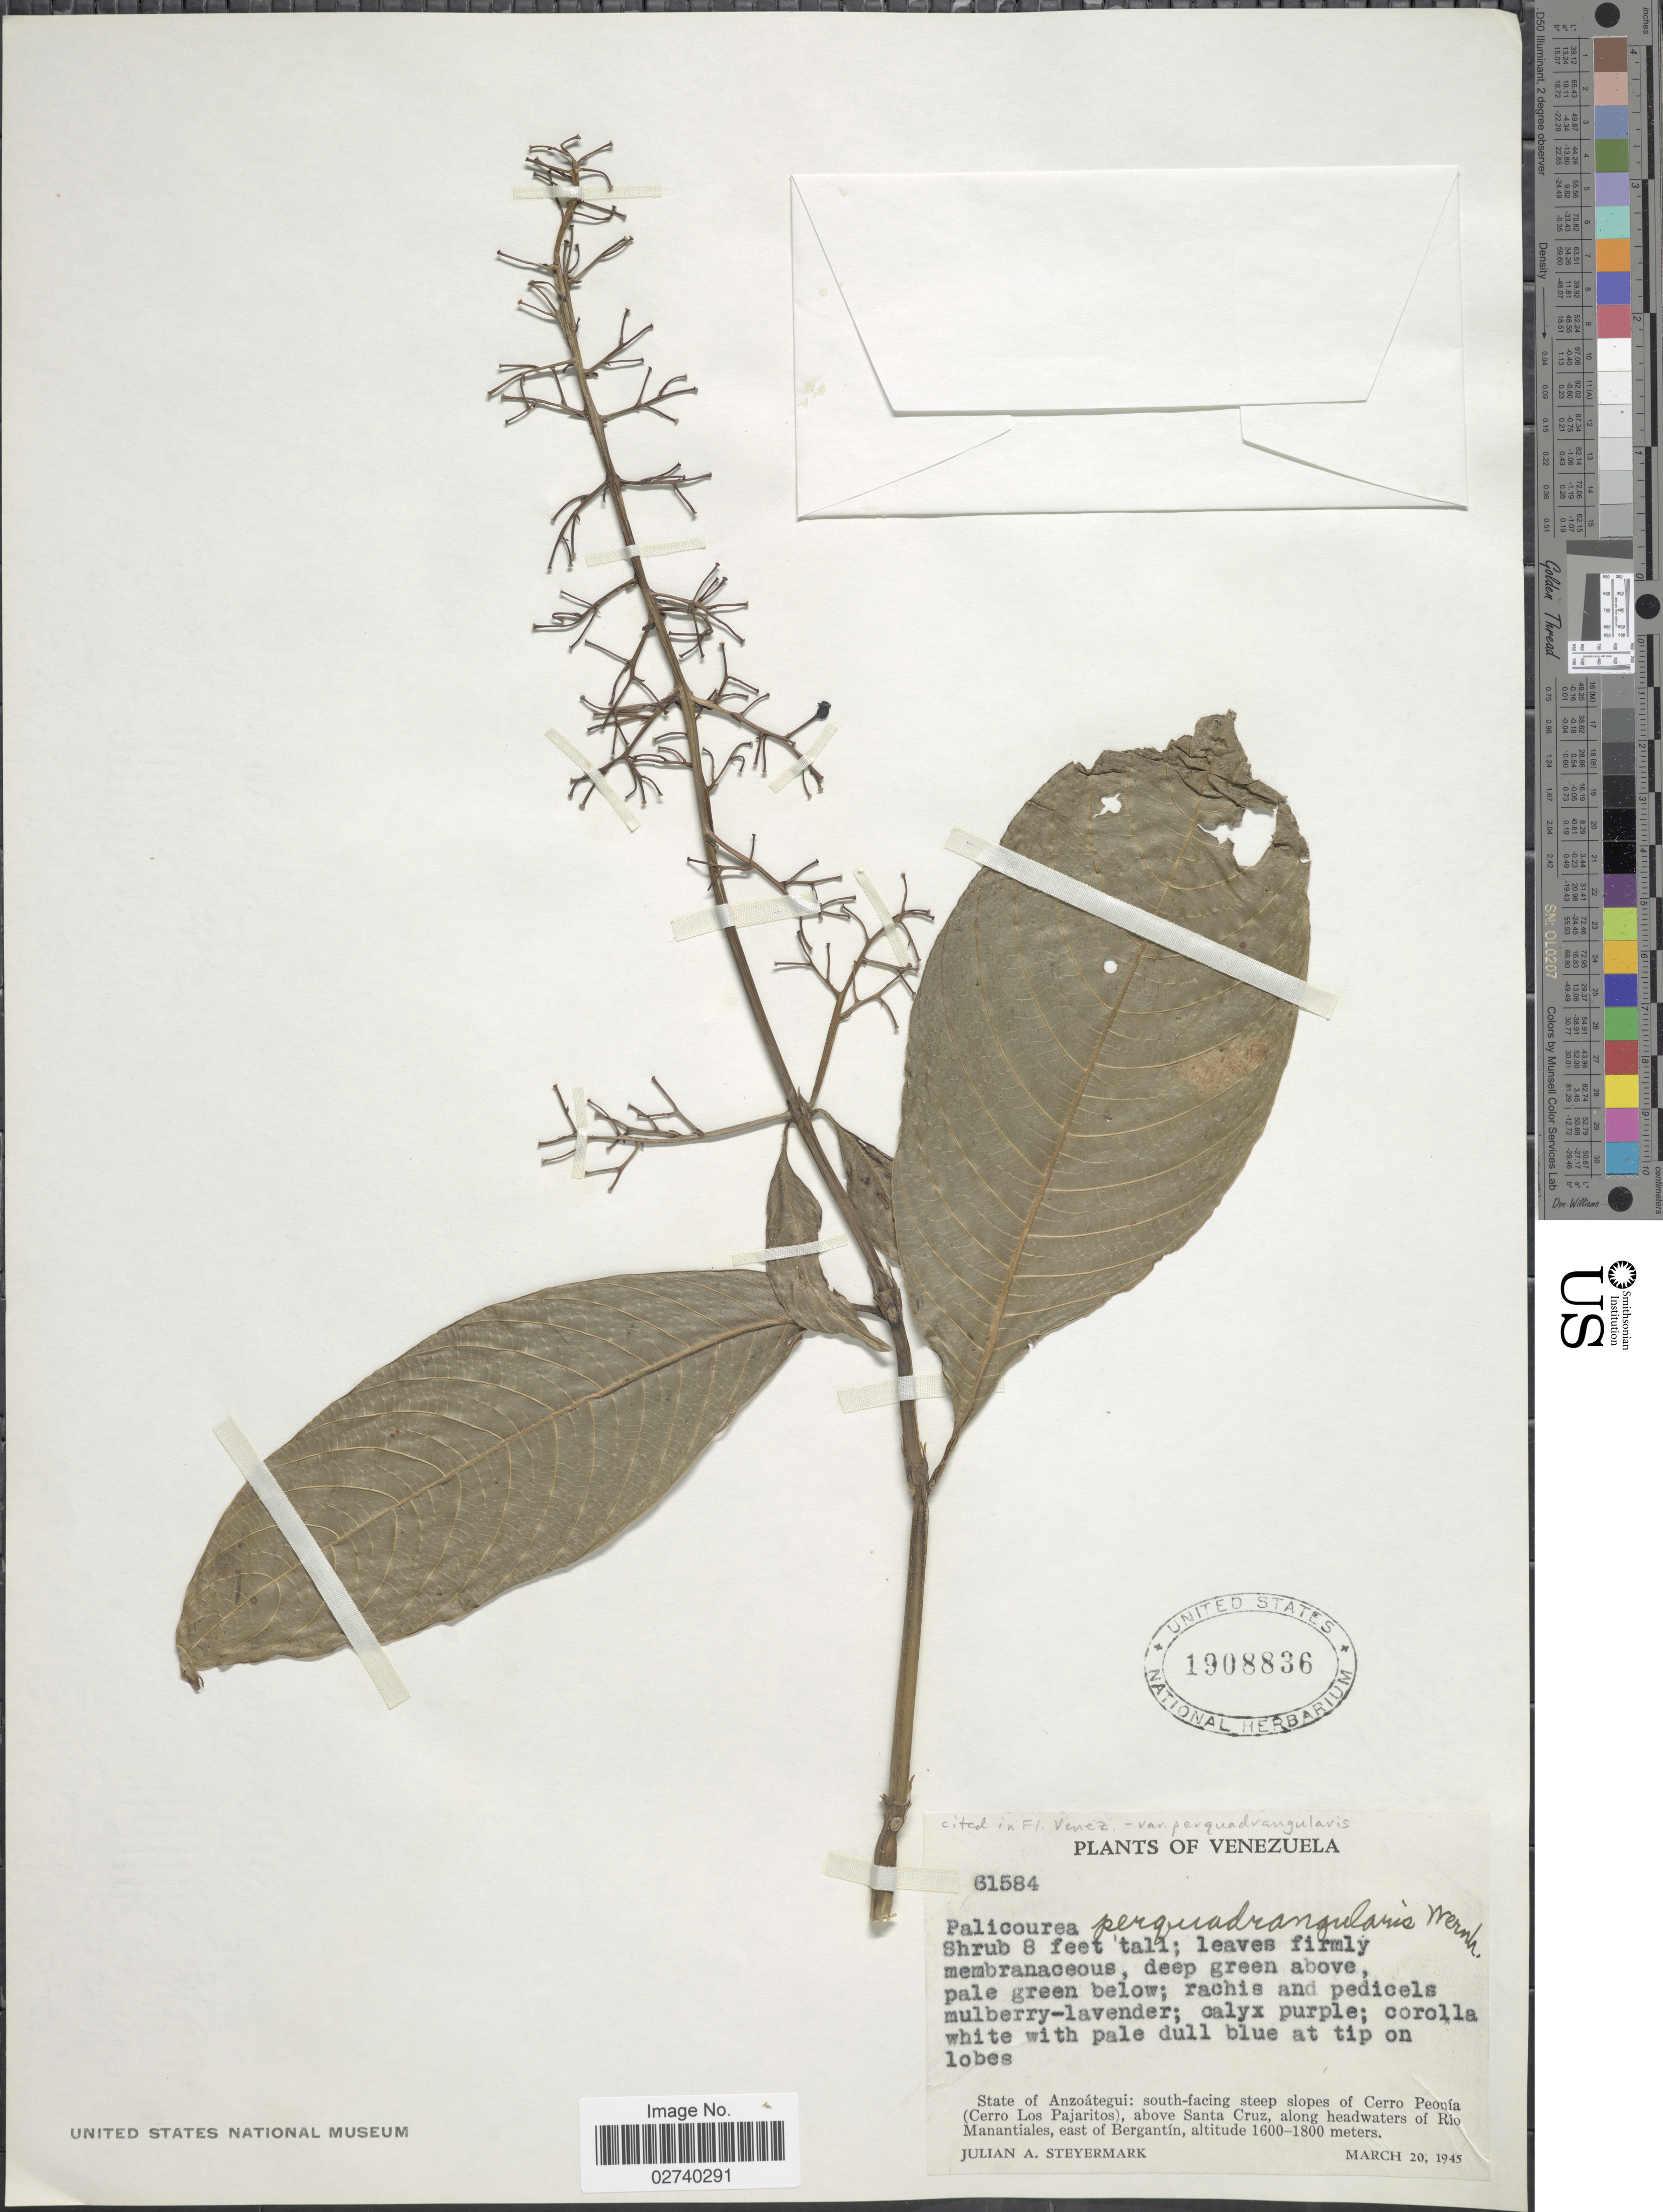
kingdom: Plantae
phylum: Tracheophyta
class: Magnoliopsida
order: Gentianales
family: Rubiaceae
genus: Palicourea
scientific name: Palicourea perquadrangularis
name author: Wernham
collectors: J. Steyermark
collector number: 61584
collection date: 1945-03-20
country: Venezuela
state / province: Anzoategui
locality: South-facing step slopes of Cerro Peonia (cerro Los Pajaritos), above Santa Cruz, along headwaters of Rio Manantiales, east of Bergantin.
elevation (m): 1600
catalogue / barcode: US 1908836